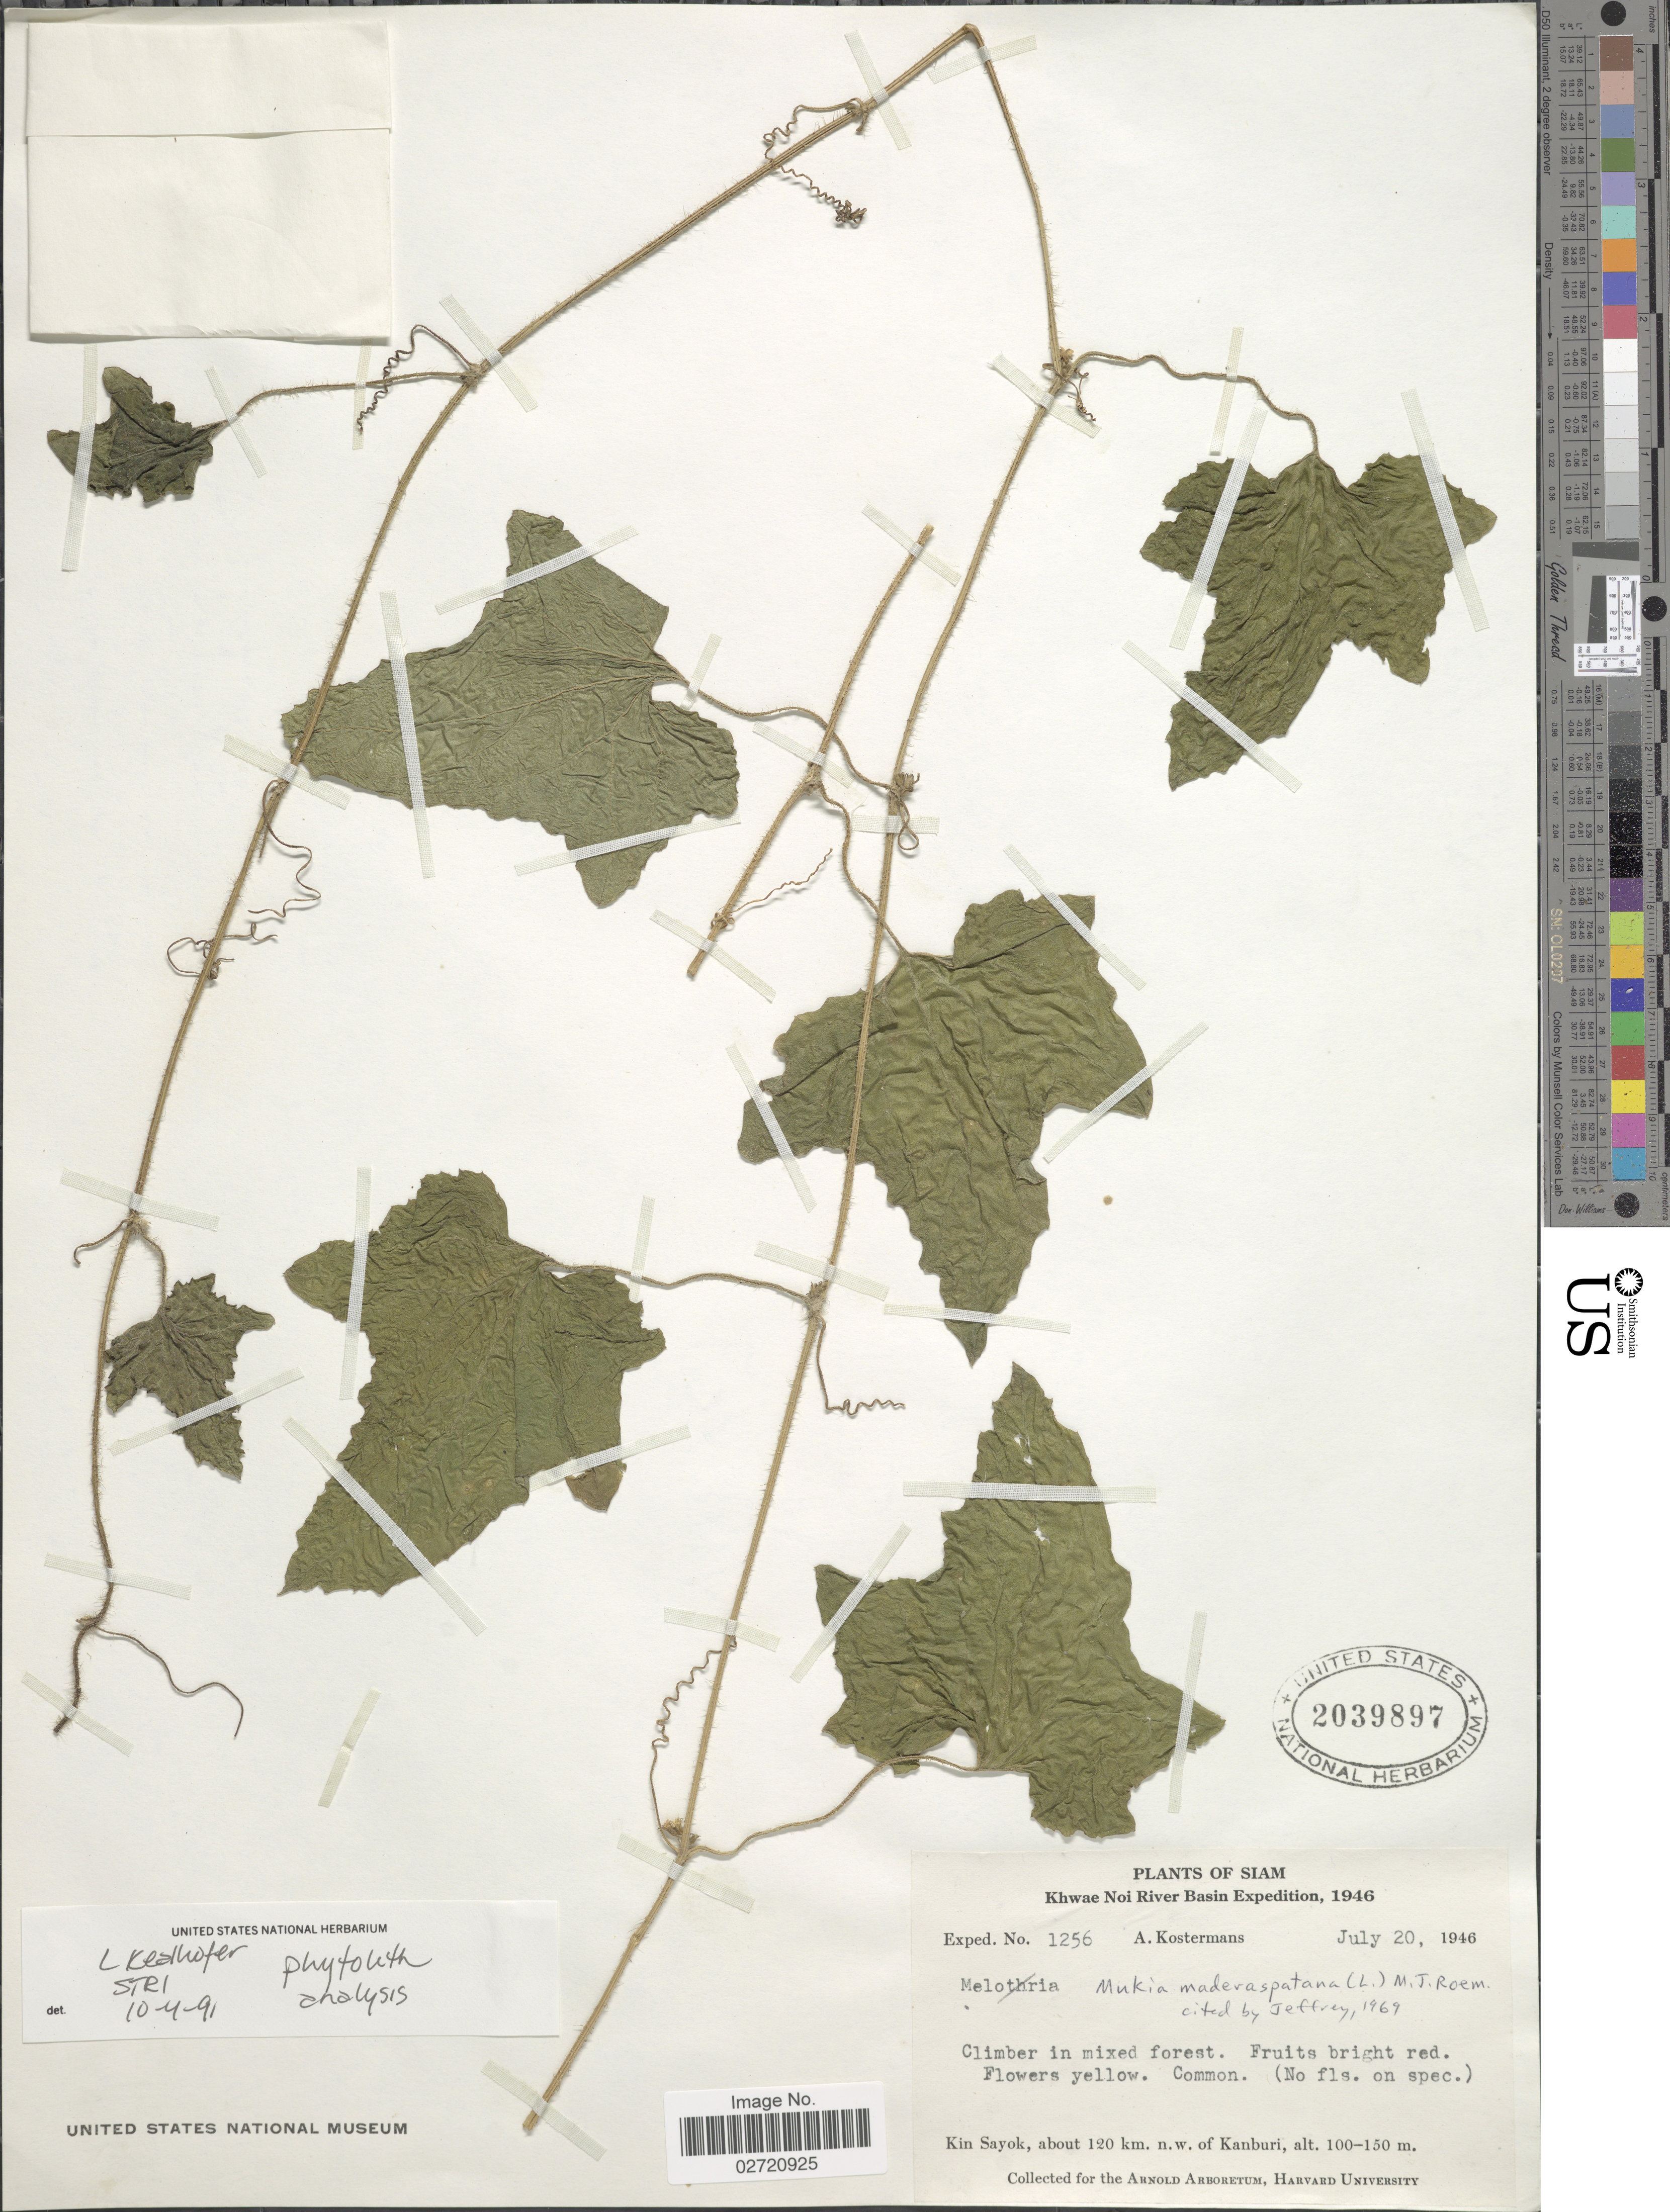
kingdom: Plantae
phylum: Tracheophyta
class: Magnoliopsida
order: Cucurbitales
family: Cucurbitaceae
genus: Cucumis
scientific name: Cucumis maderaspatanus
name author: L.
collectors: A. J. G. Kostermans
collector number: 1256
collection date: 1946-07-20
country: Thailand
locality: Siam. Khwae Noi River. Kin Sayok, about 120 km. n.w. of Kanburi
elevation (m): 100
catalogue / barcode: US 2039897